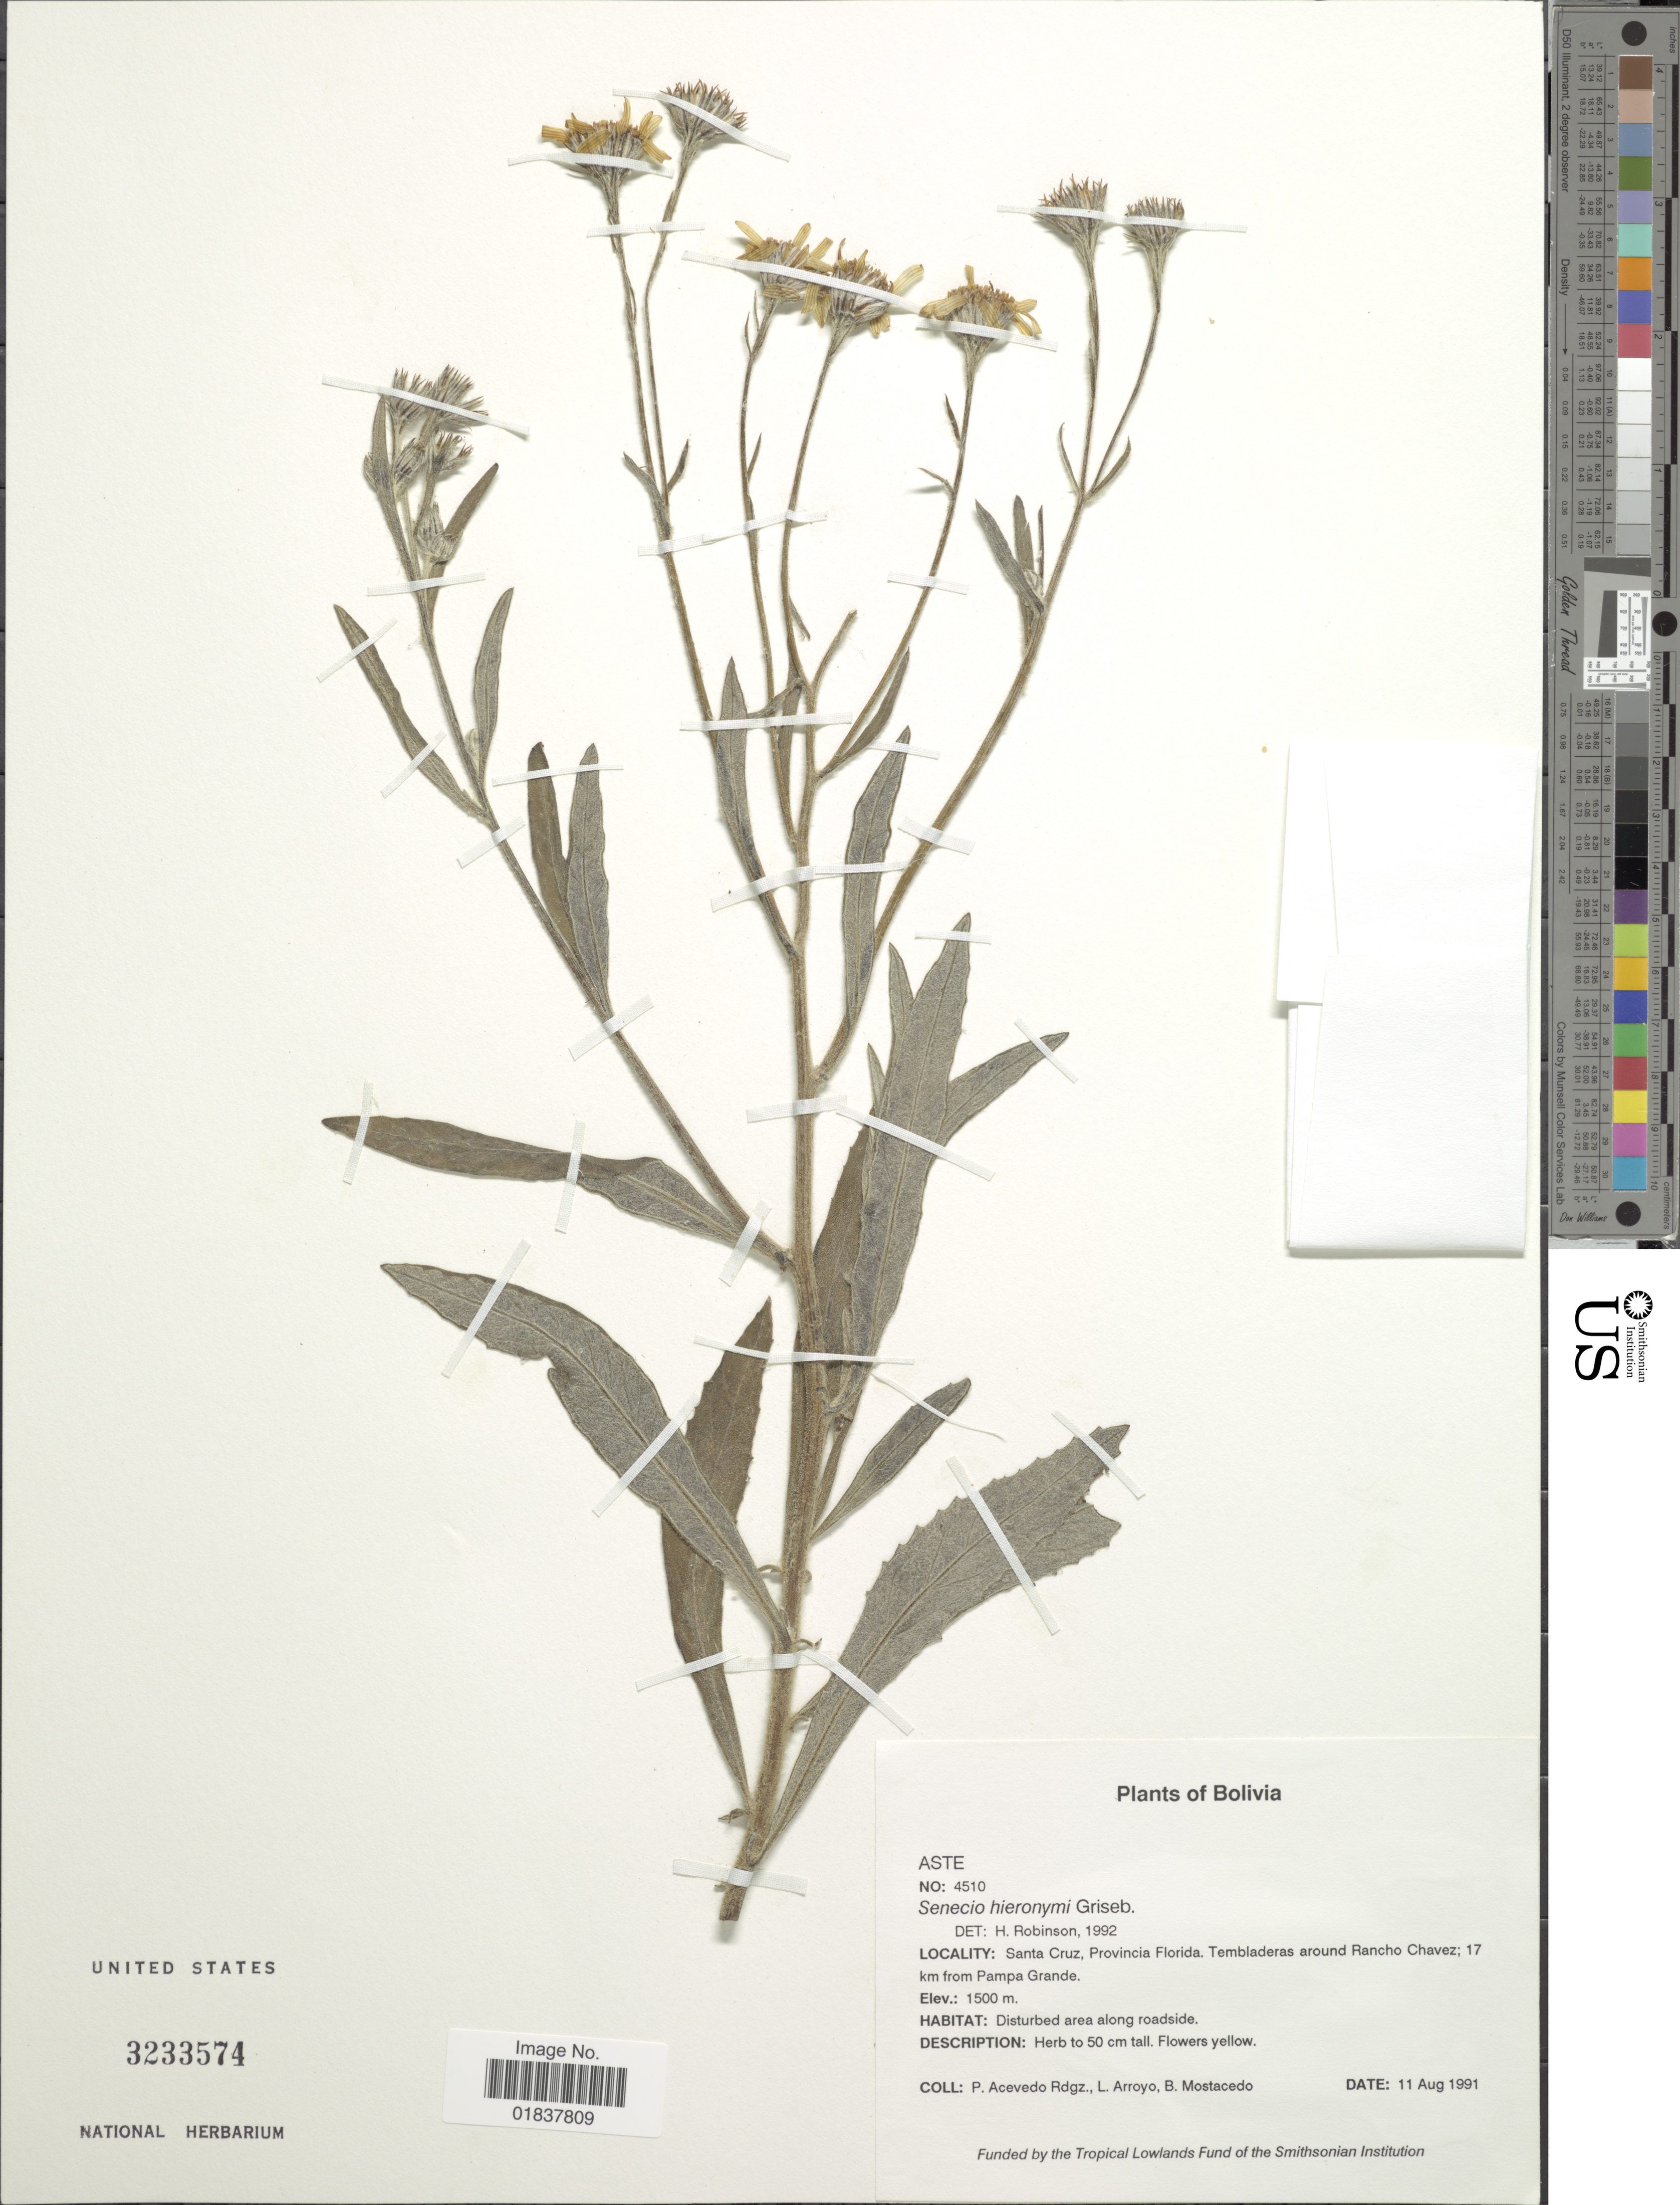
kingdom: Plantae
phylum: Tracheophyta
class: Magnoliopsida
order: Asterales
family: Asteraceae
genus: Senecio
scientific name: Senecio grisebachii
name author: Baker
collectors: P. Acevedo-Rodr., L. Arroyo & B. Mostacedo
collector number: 4510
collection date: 1991-08-11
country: Bolivia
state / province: Santa Cruz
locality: Provincia Florida, Tembladeras around Rancho Chavez, 17 km from Pampa Grande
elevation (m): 1500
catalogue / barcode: US 3233574